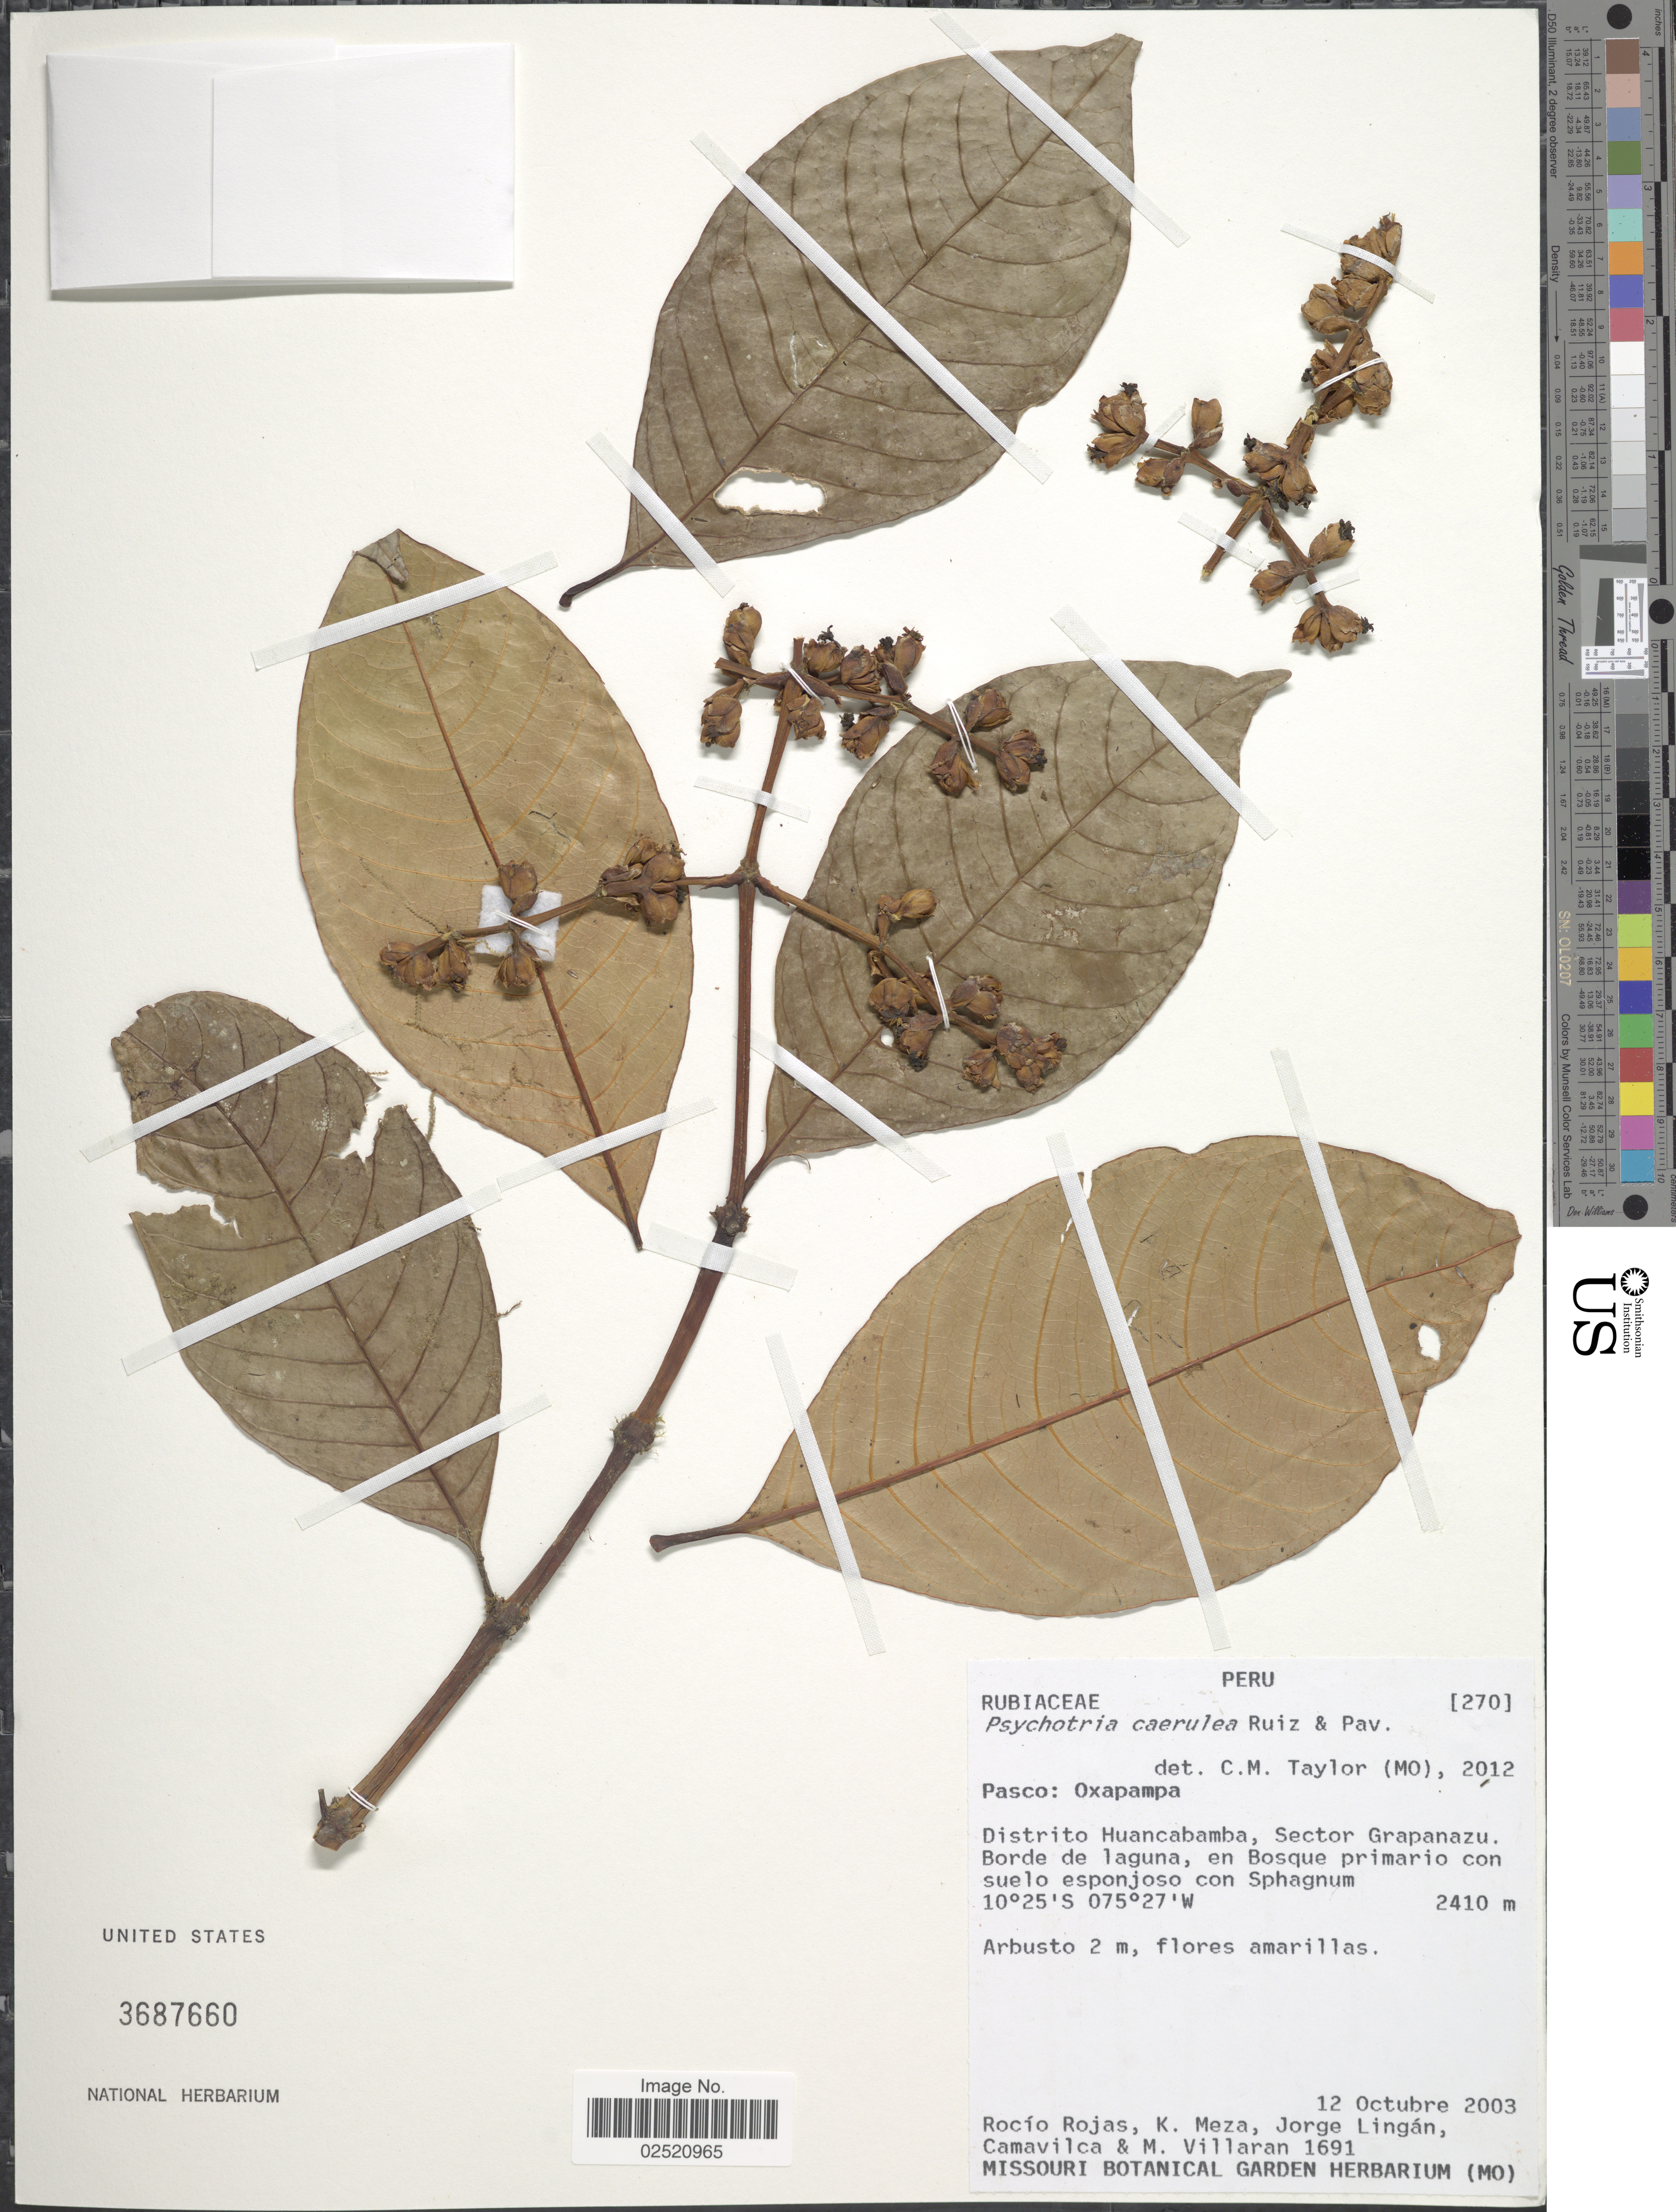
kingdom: Plantae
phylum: Tracheophyta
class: Magnoliopsida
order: Gentianales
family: Rubiaceae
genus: Psychotria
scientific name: Psychotria caerulea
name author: Ruiz & Pav.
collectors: R. Rojas, K. Meza, J. Lingan, C. Villaran & M. Villaran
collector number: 1691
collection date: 2003-10-12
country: Peru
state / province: Pasco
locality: Oxapampa, Distrito Huancabamba, Secotr Grapanazu, Borde de laguna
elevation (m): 2410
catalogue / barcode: US 3687660